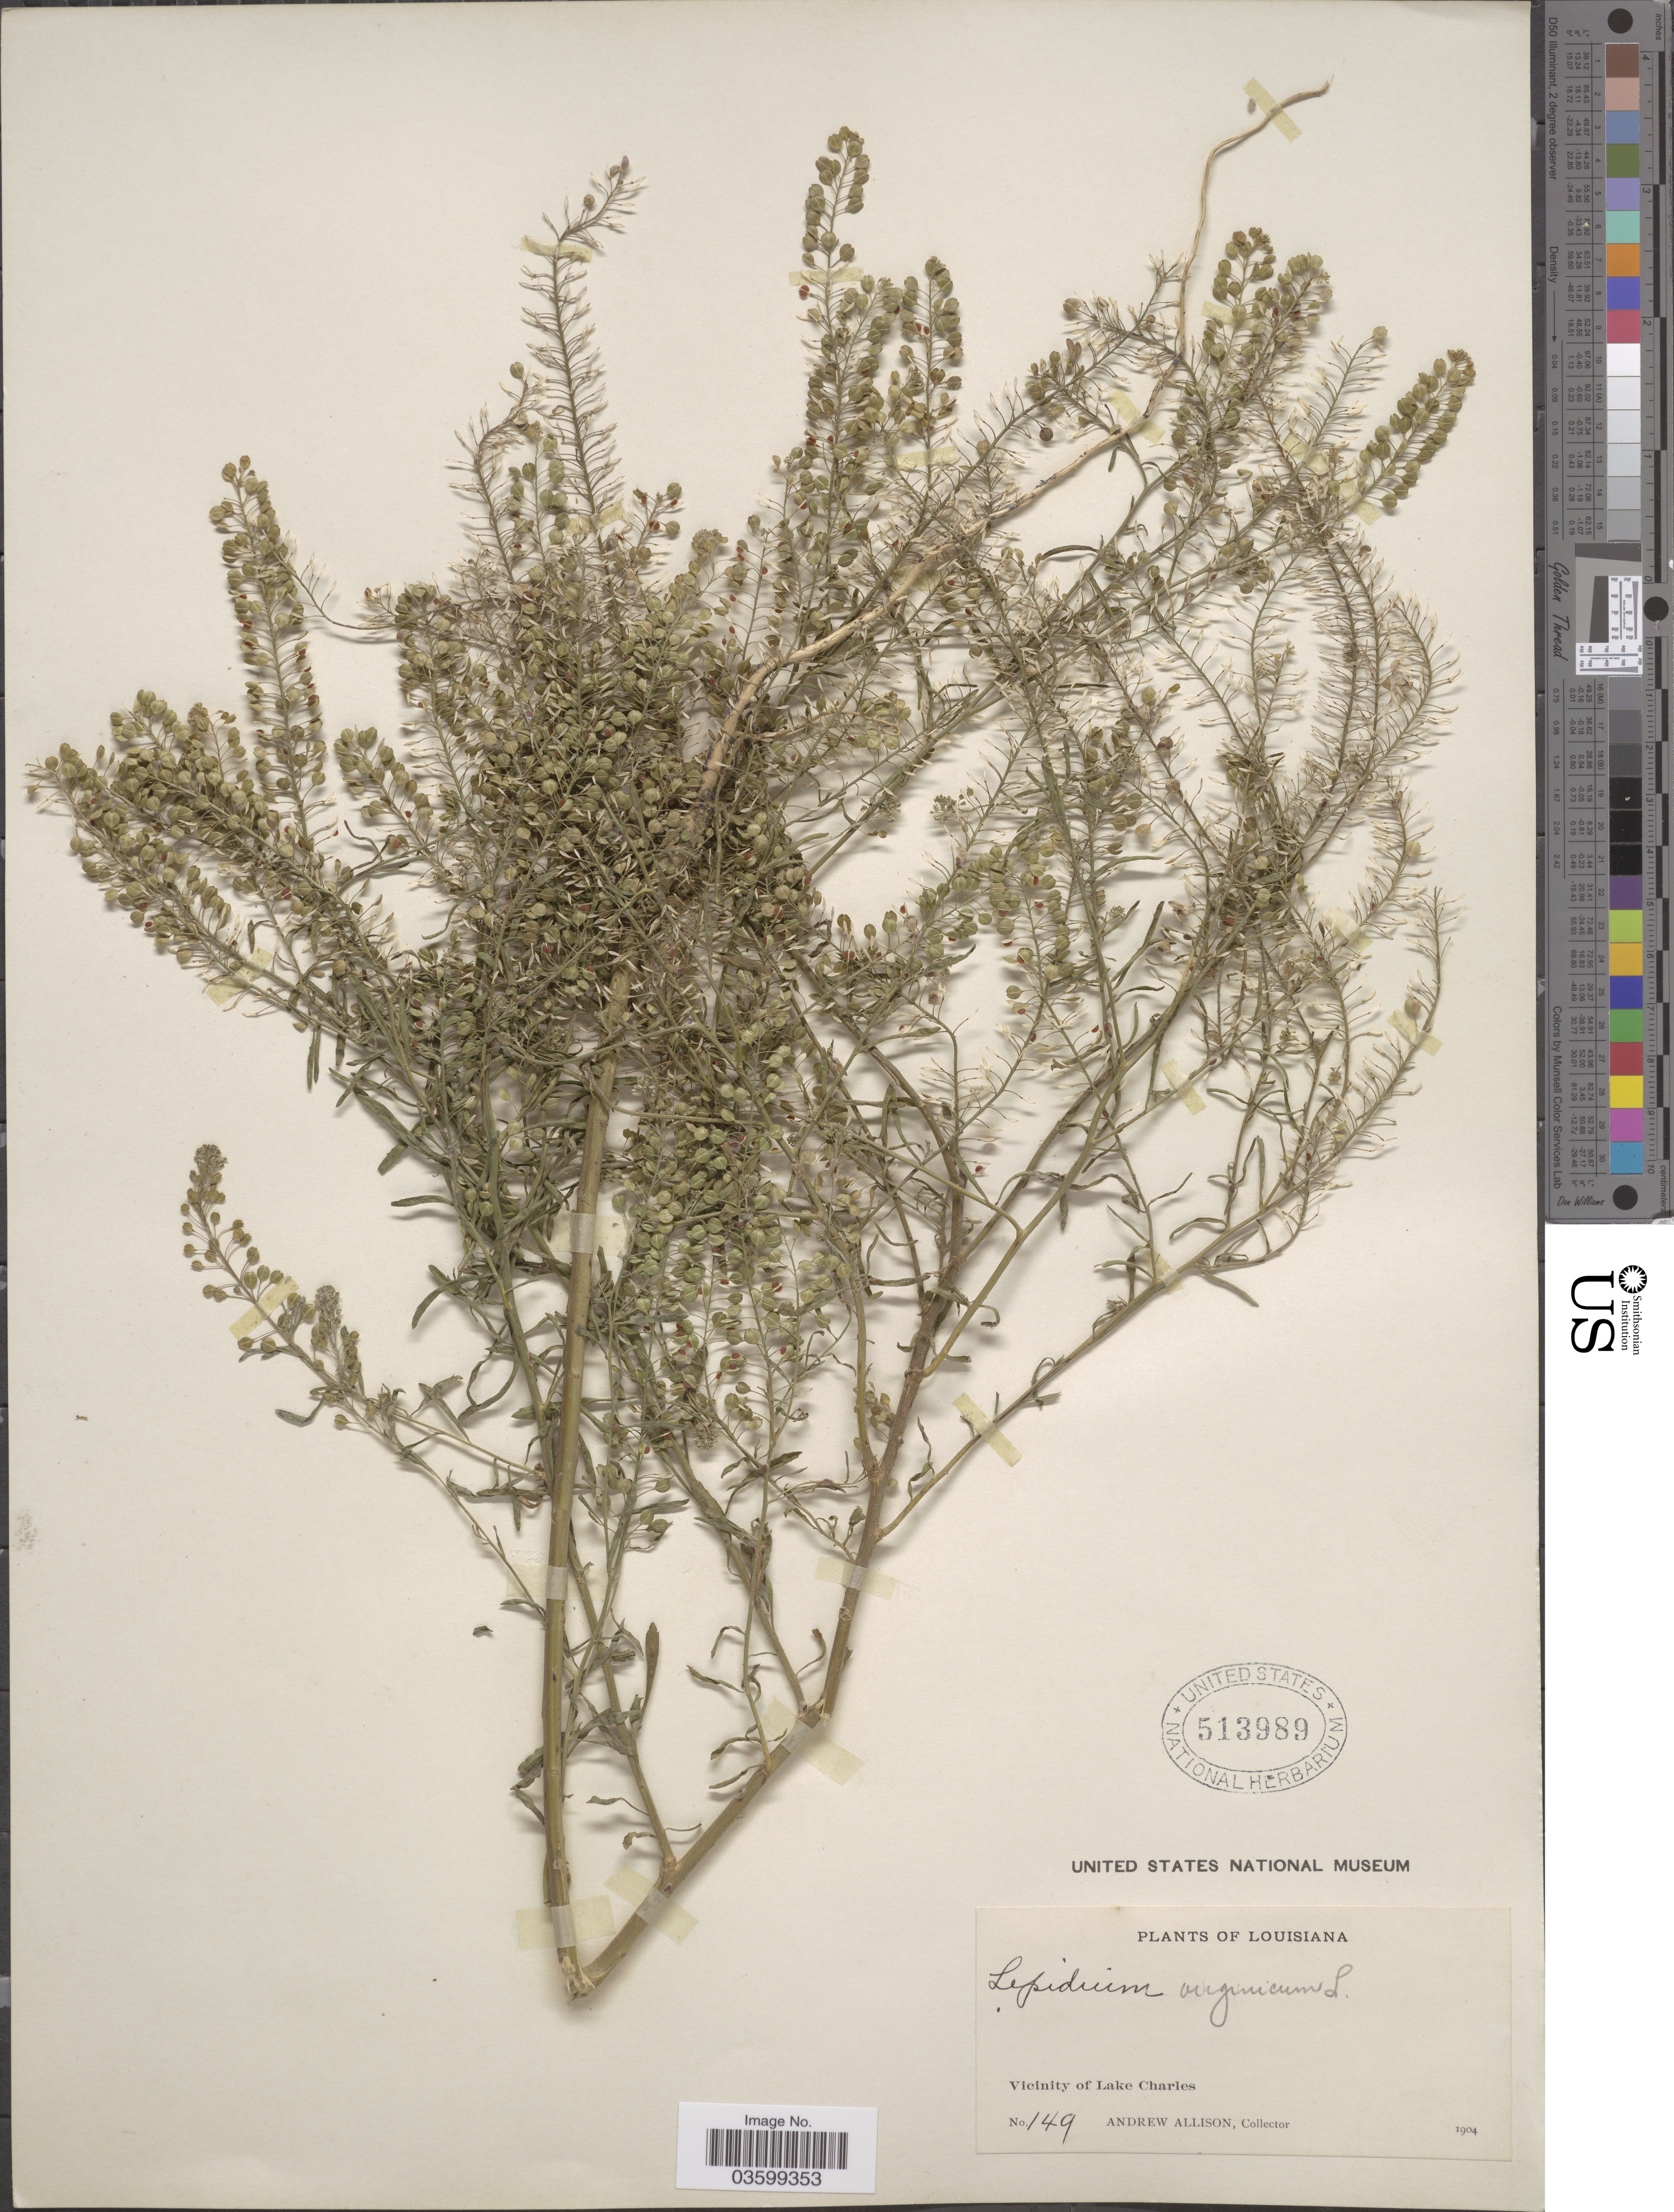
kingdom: Plantae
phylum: Tracheophyta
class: Magnoliopsida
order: Brassicales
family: Brassicaceae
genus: Lepidium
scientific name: Lepidium virginicum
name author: L.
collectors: A. Allison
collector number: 149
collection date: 1904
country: United States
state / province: Louisiana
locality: Vicinity of Lake Charles.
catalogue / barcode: US 513989